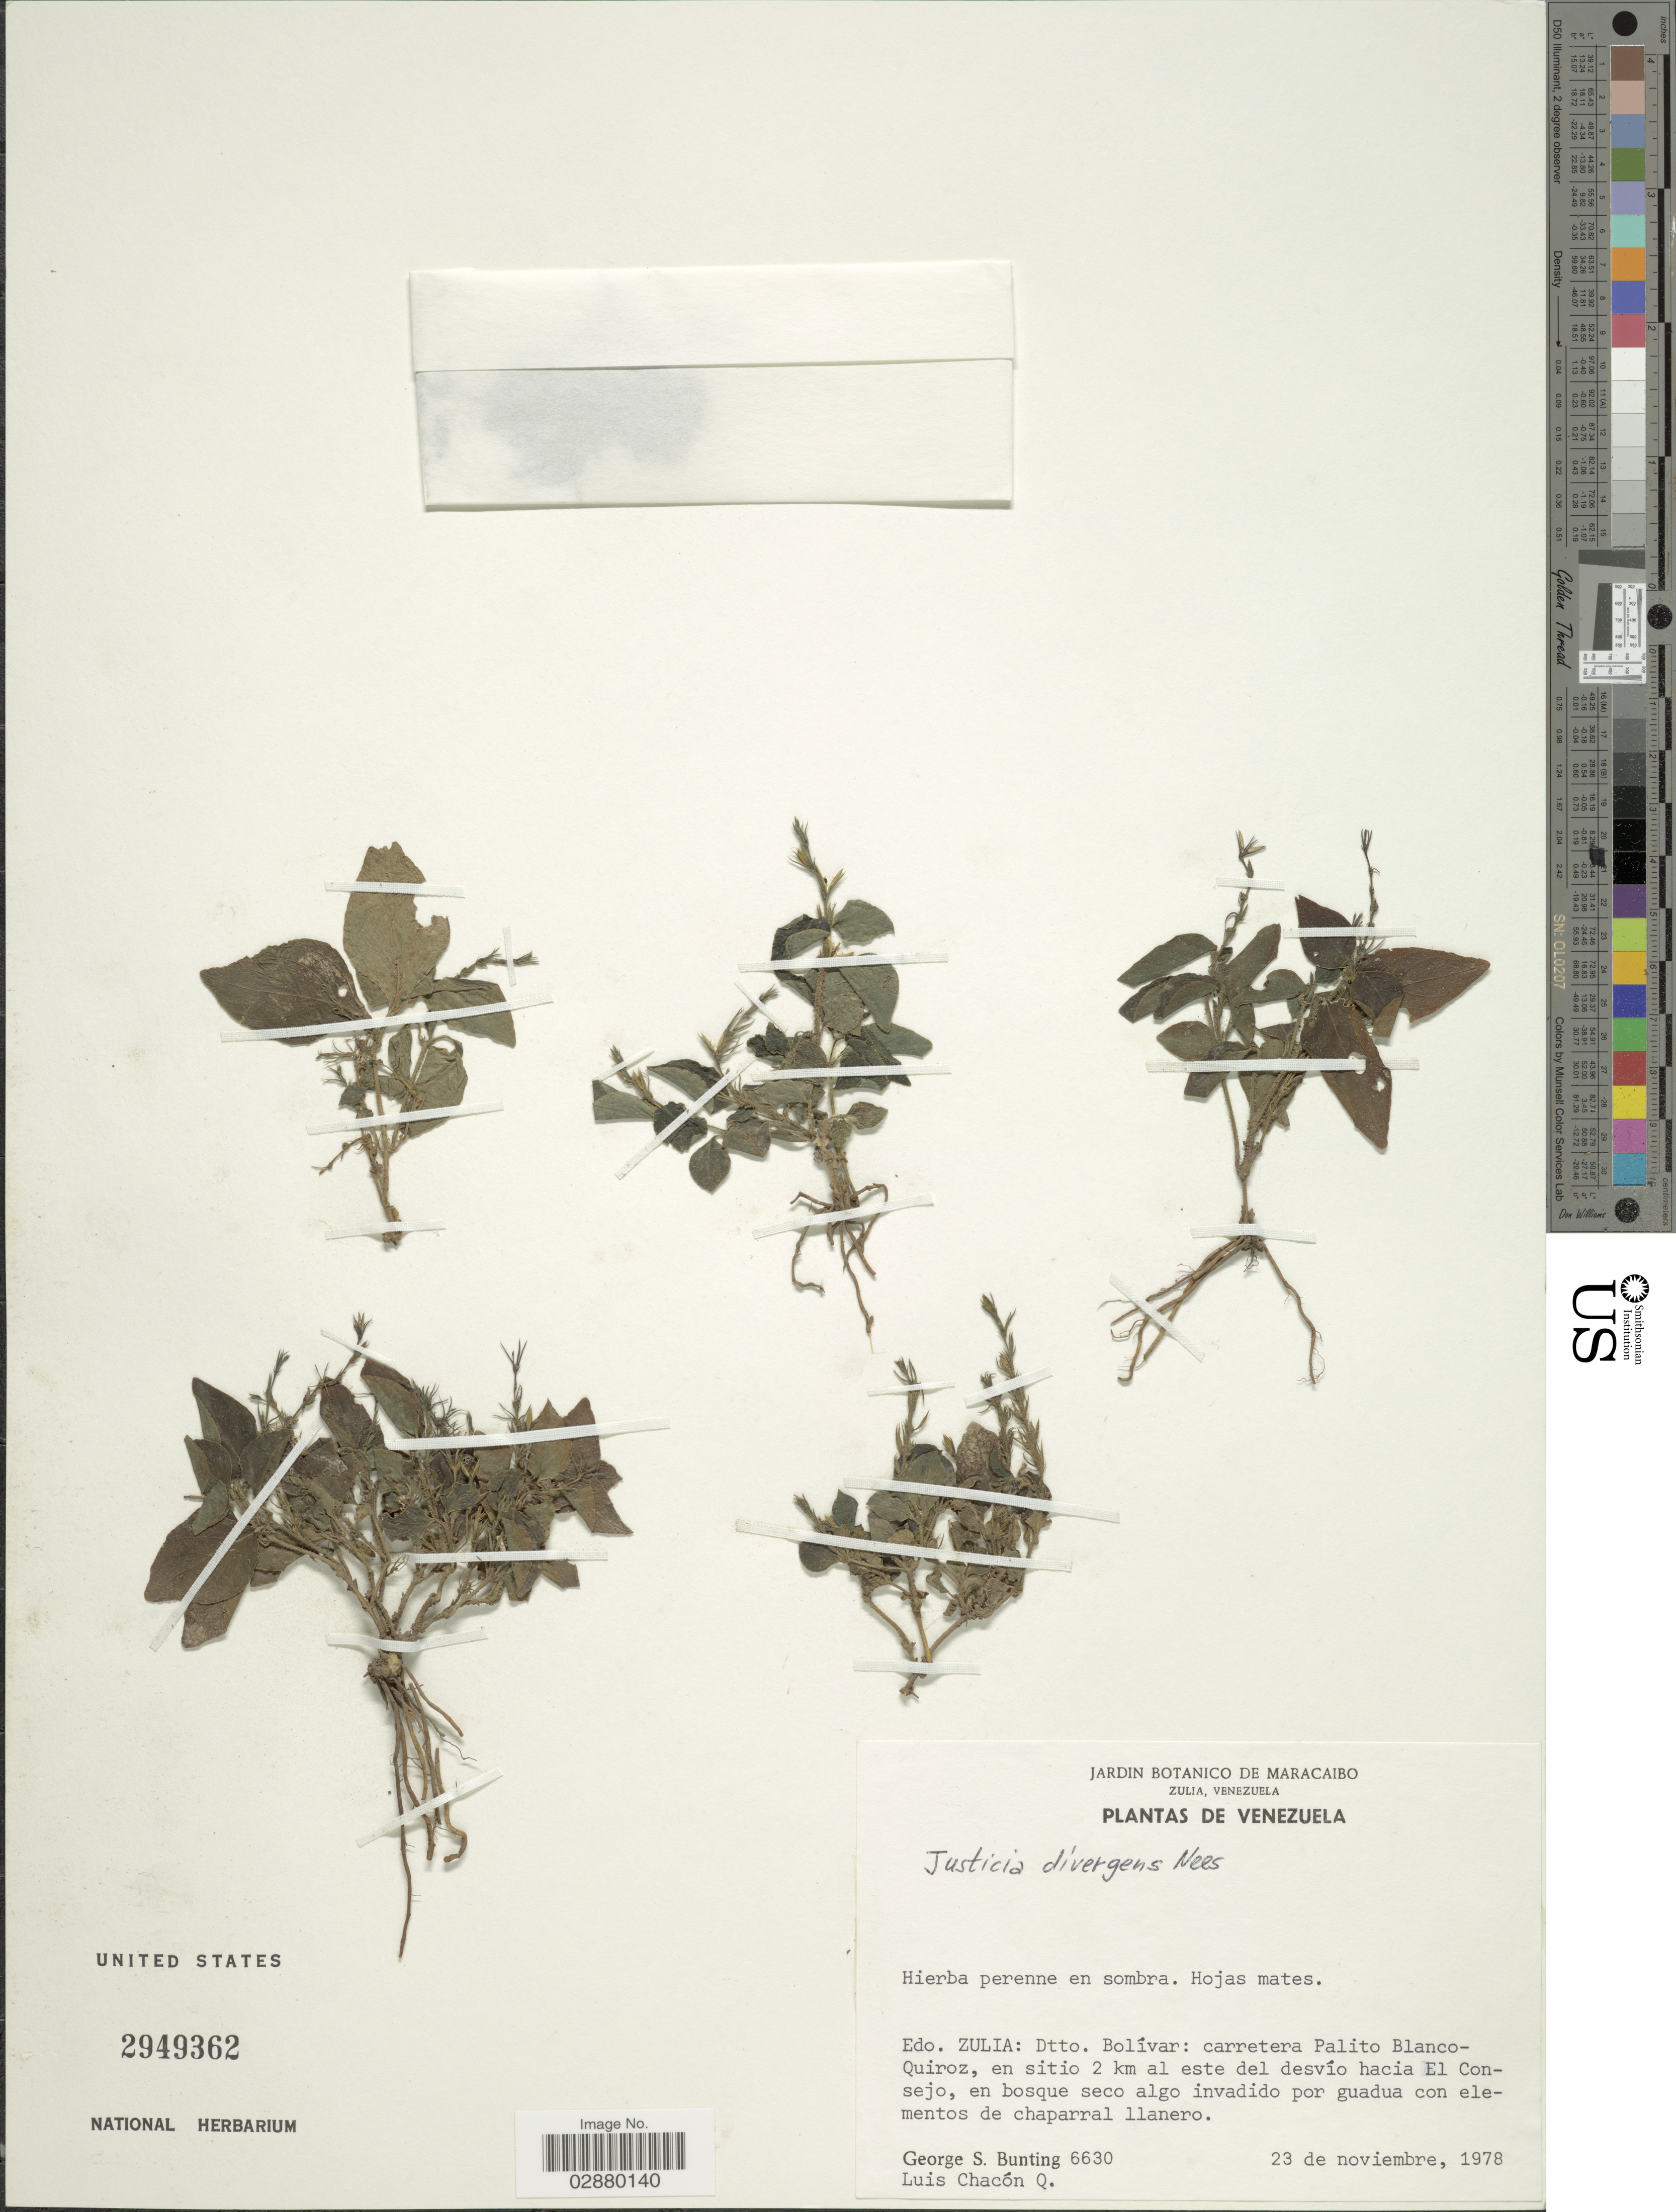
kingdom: Plantae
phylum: Tracheophyta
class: Magnoliopsida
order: Lamiales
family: Acanthaceae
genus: Justicia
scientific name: Justicia pleurolarynx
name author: (S.F. Blake) V.M. Badillo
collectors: G. S. Bunting & L. Chacón Q.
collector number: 6630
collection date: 1978-11-23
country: Venezuela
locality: Edo. Zulia: Dtto. Bolívar: carretera Palito Blanco-Quiroz, en sitio 2 km al este del desvío hacia El Consejo.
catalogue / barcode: US 2949362